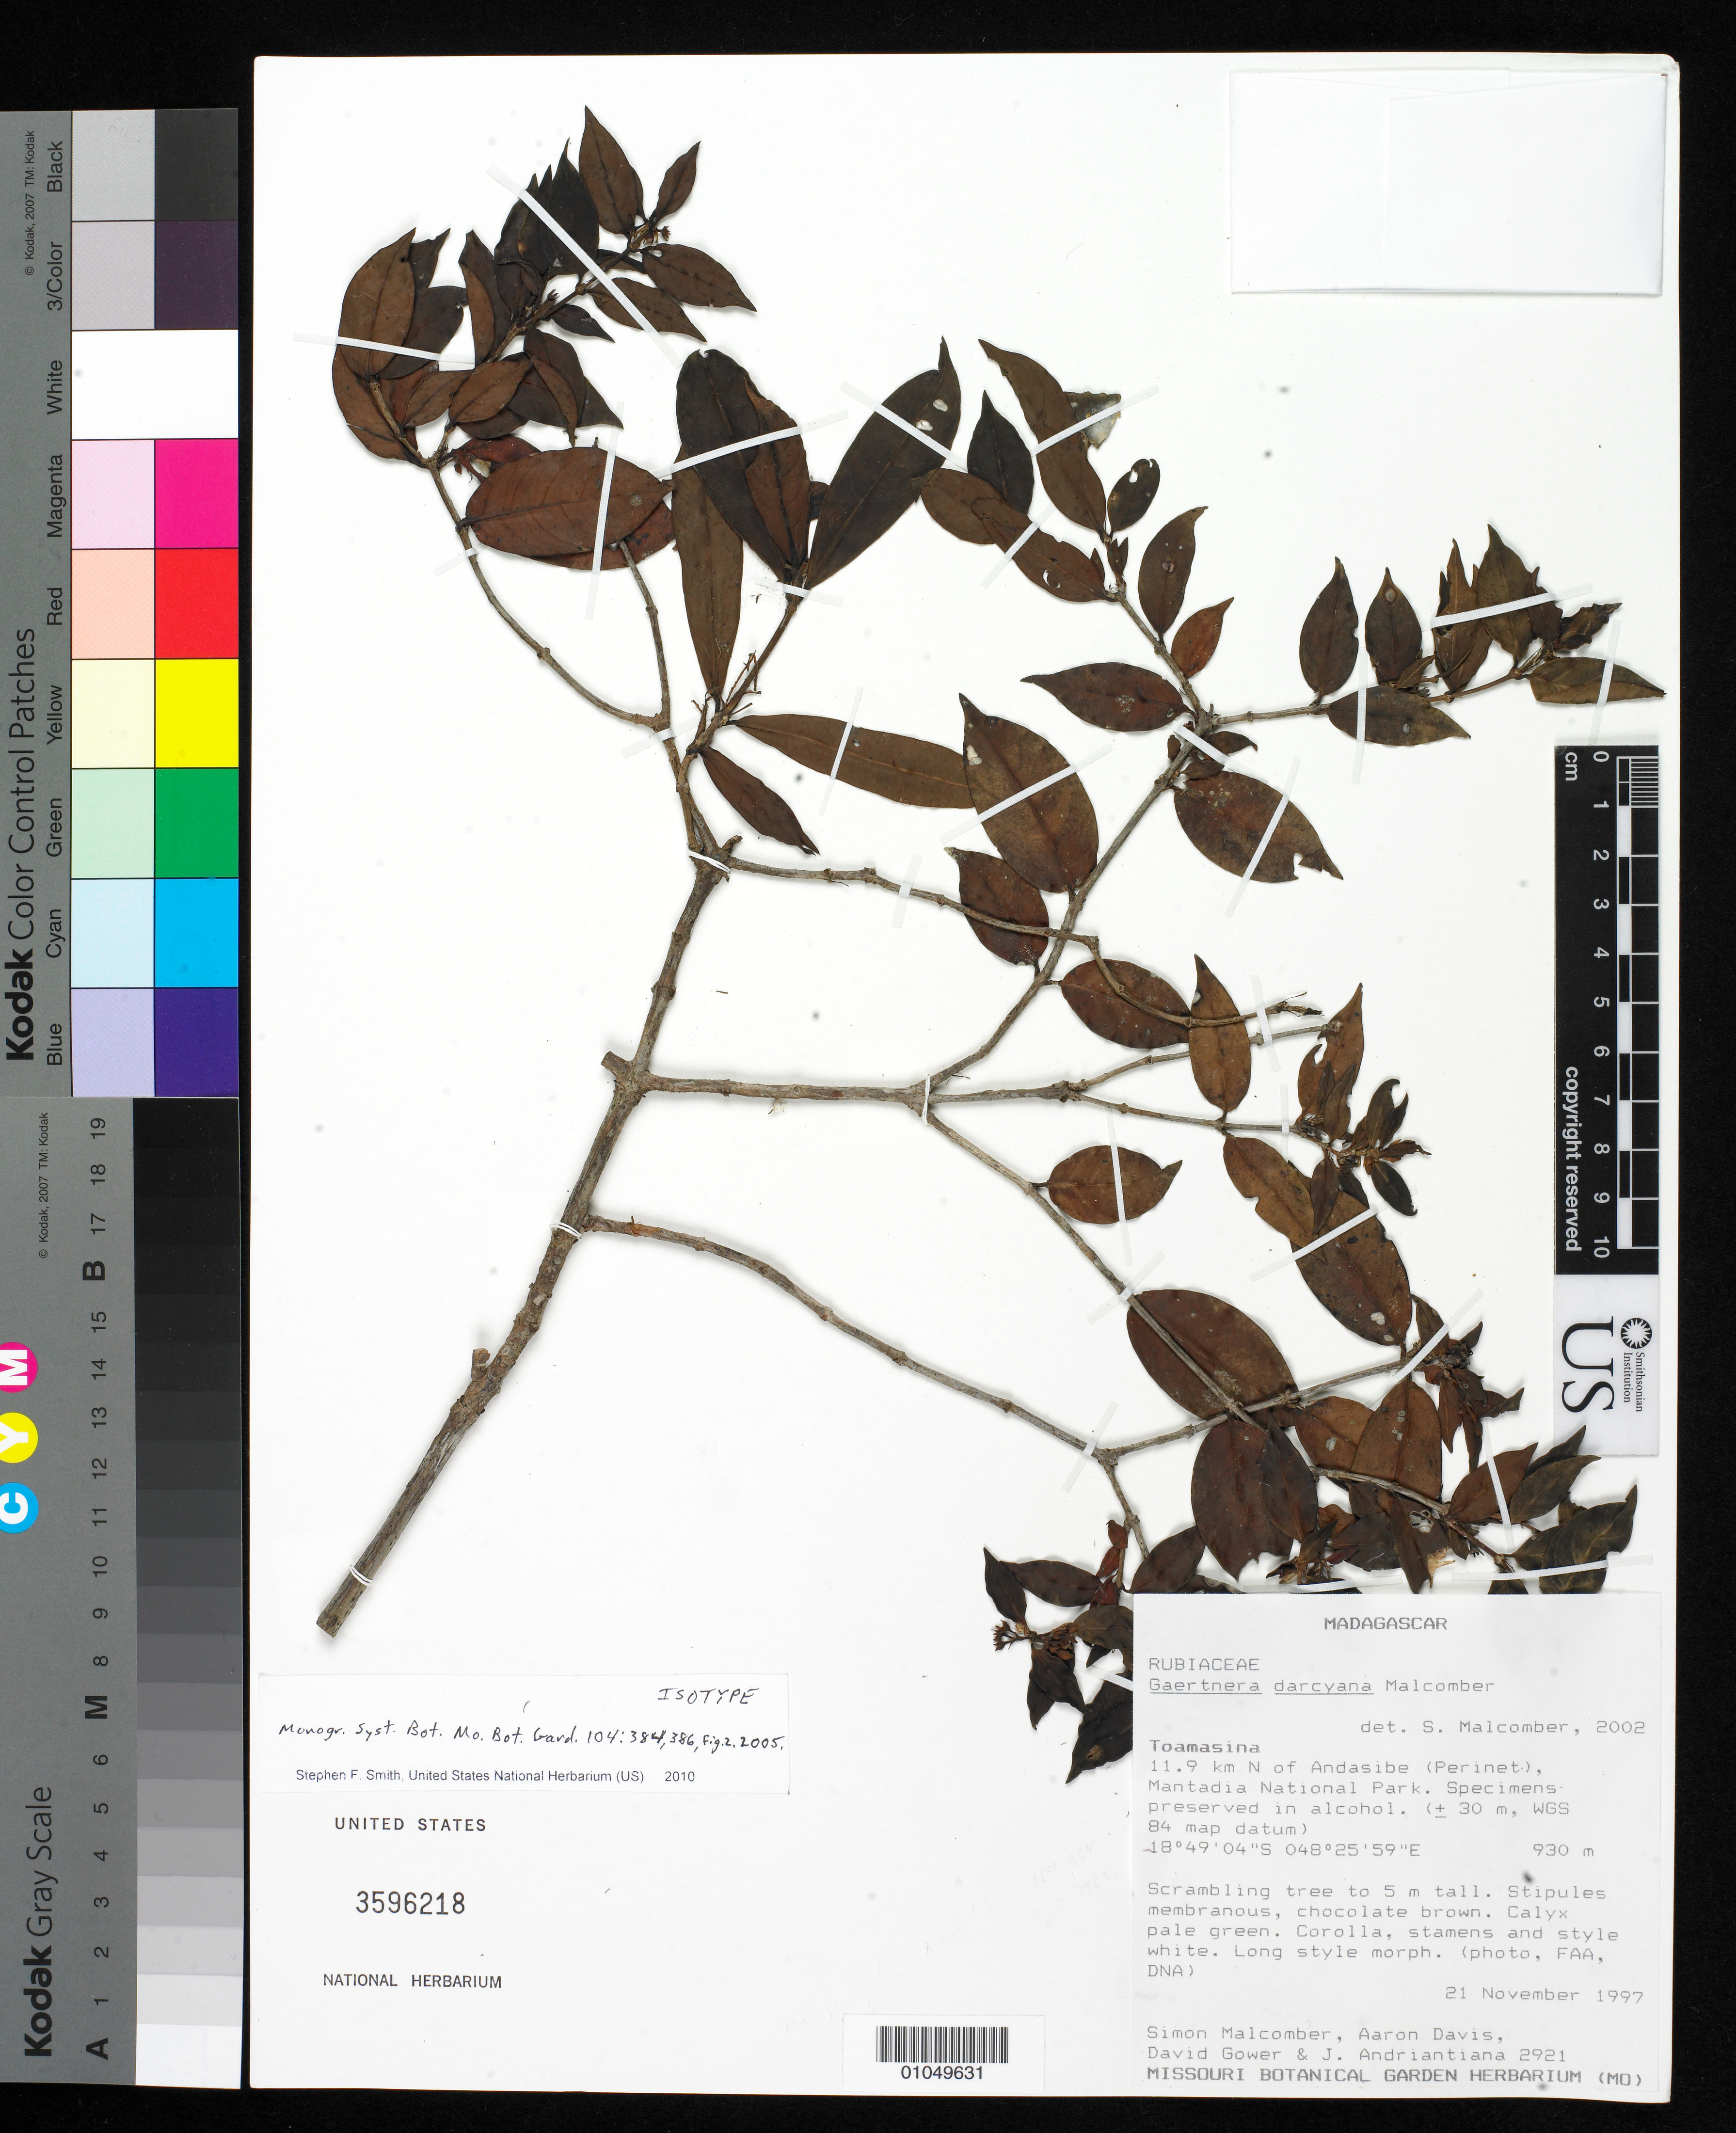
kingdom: Plantae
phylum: Tracheophyta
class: Magnoliopsida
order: Gentianales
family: Rubiaceae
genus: Gaertnera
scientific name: Gaertnera darcyana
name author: Malcomber & A.P. Davis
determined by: Malcomber, S. T.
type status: Isotype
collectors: S. T. Malcomber, A. Davis, D. Gower & J. Andriantiana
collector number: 2921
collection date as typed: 21 Nov 1997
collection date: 1997-11-21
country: Madagascar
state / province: Alaotra Mangoro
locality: Toamasina. 11.9 km N of Andasibe (Perinet), Mantadia National Park.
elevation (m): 930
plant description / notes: Specimens preserved in alcohol.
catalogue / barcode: US 3596218